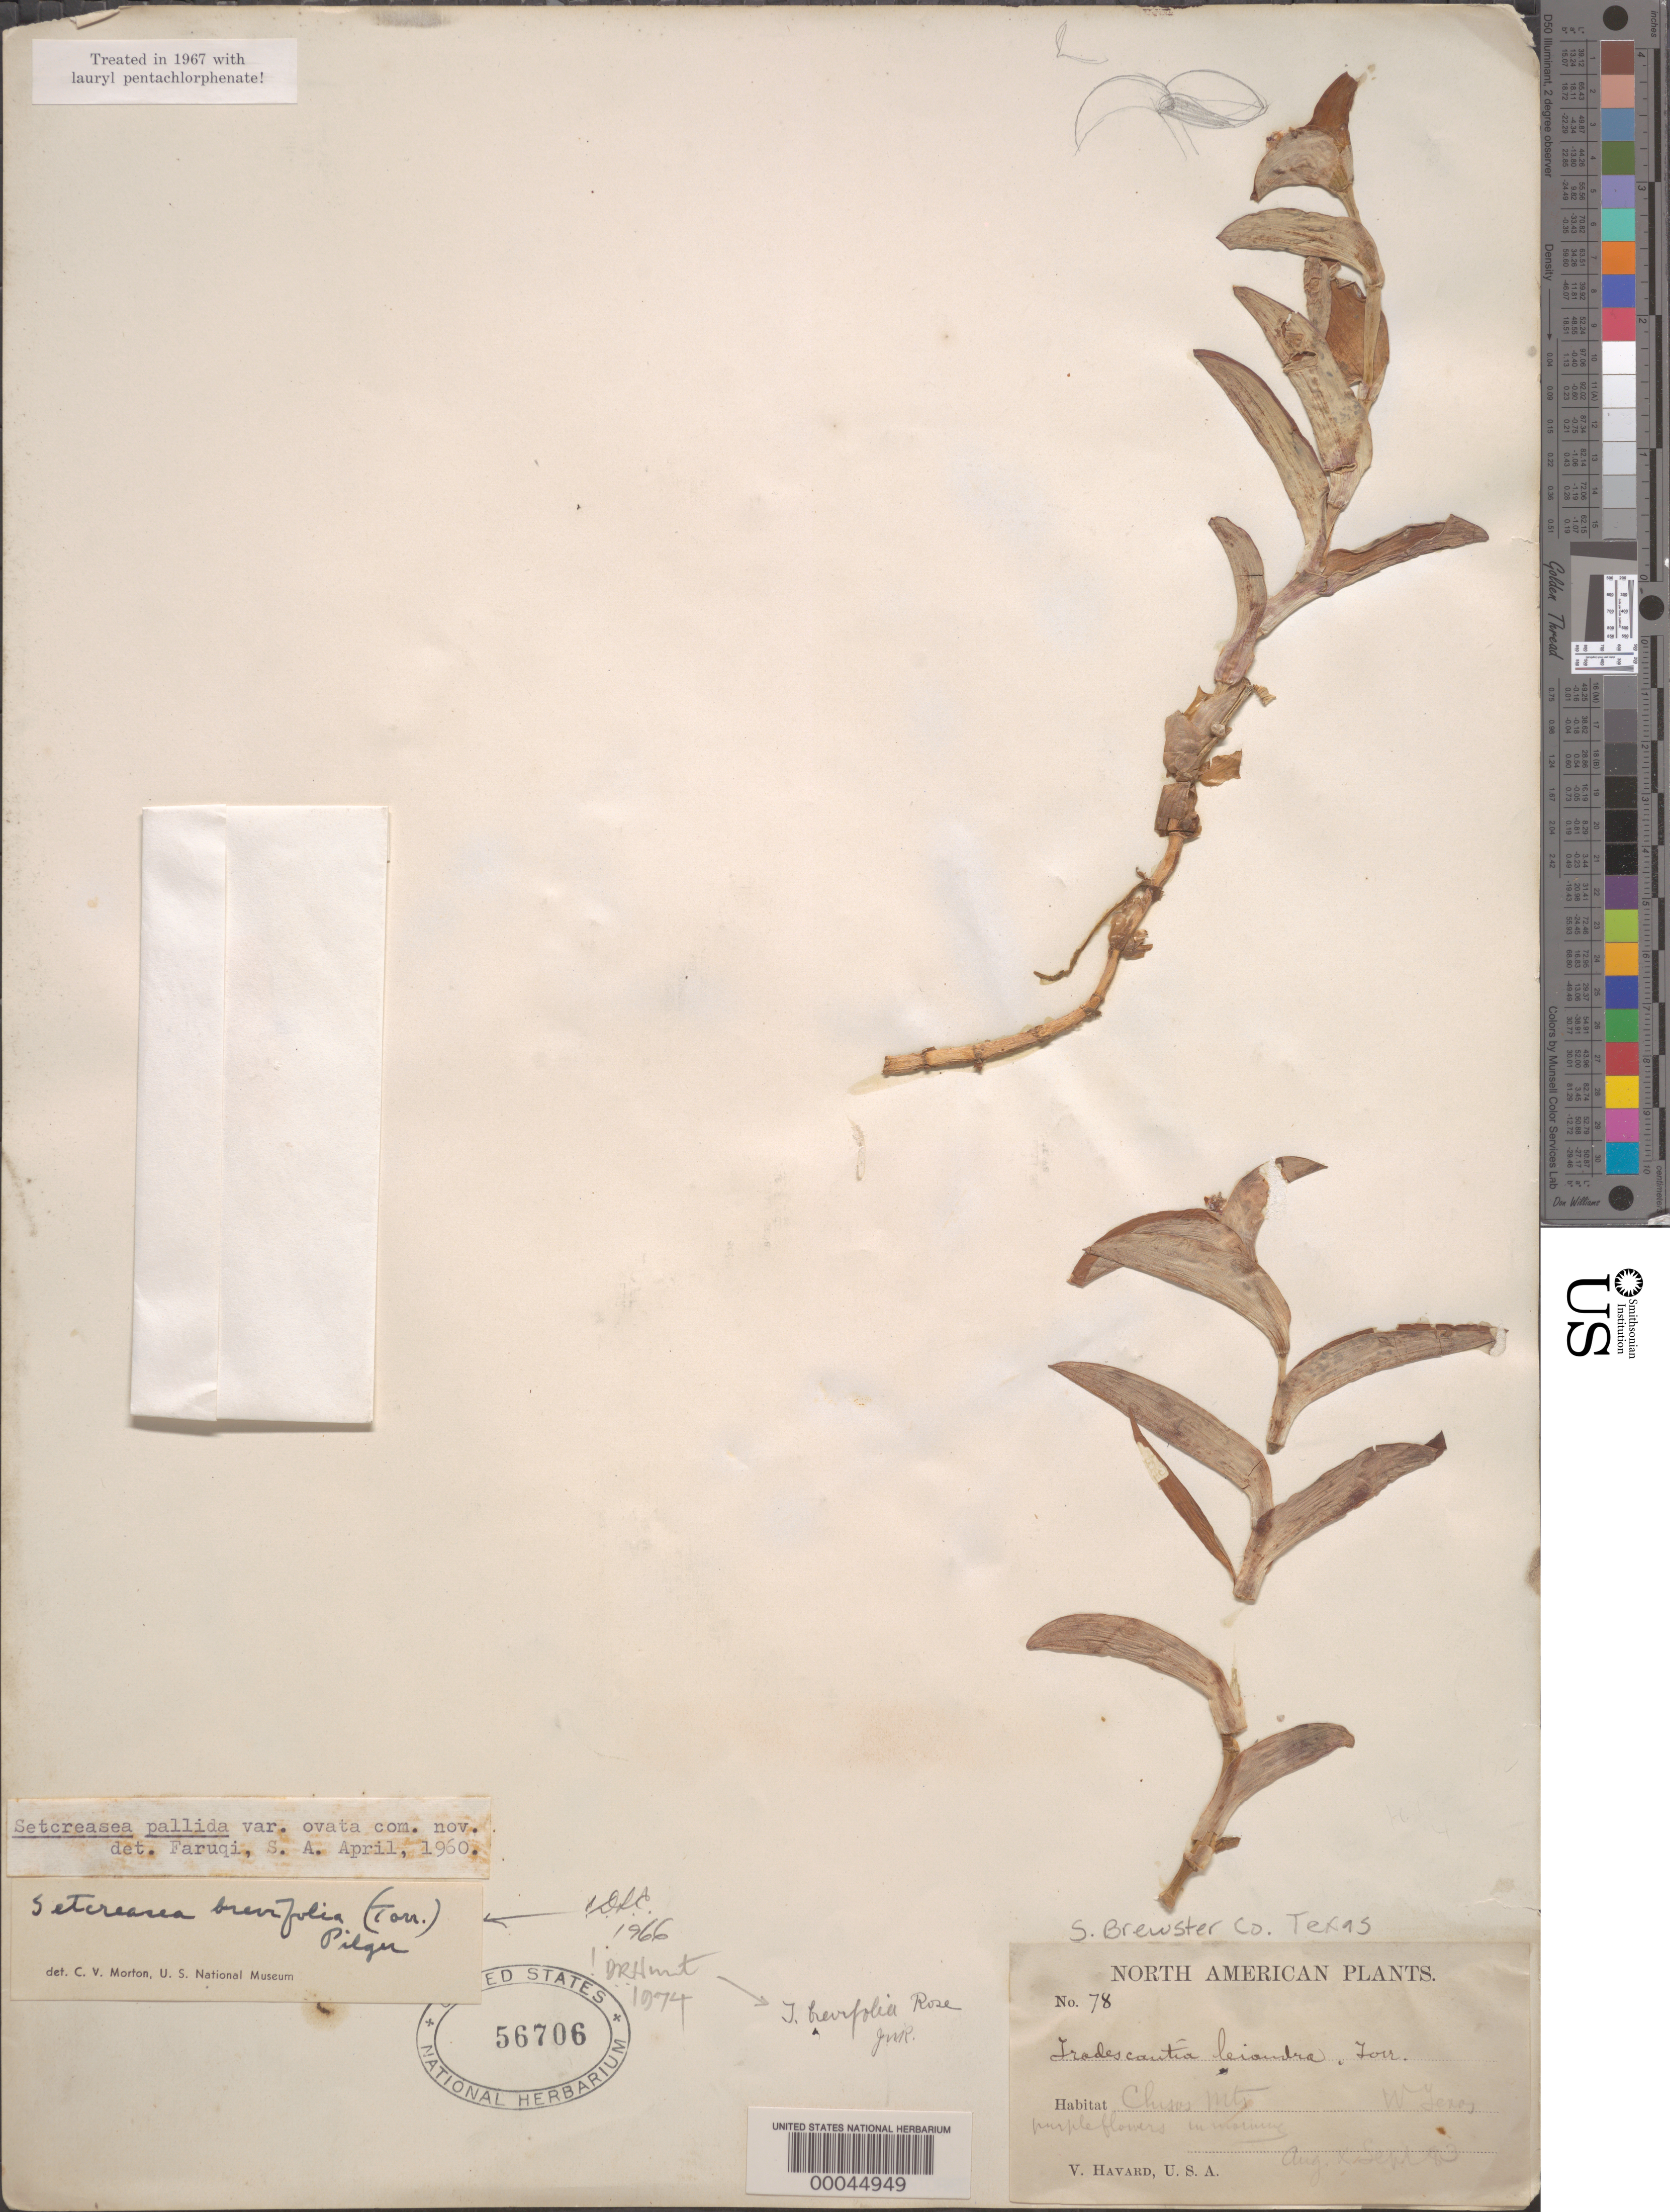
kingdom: Plantae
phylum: Tracheophyta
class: Liliopsida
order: Commelinales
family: Commelinaceae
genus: Tradescantia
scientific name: Tradescantia brevifolia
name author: (Torr.) Rose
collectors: V. Havard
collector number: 78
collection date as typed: Aug 1880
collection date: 1880-08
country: United States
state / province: Texas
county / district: Brewster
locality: Chisos mts, w tenos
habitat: Mountainside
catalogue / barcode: US 56706